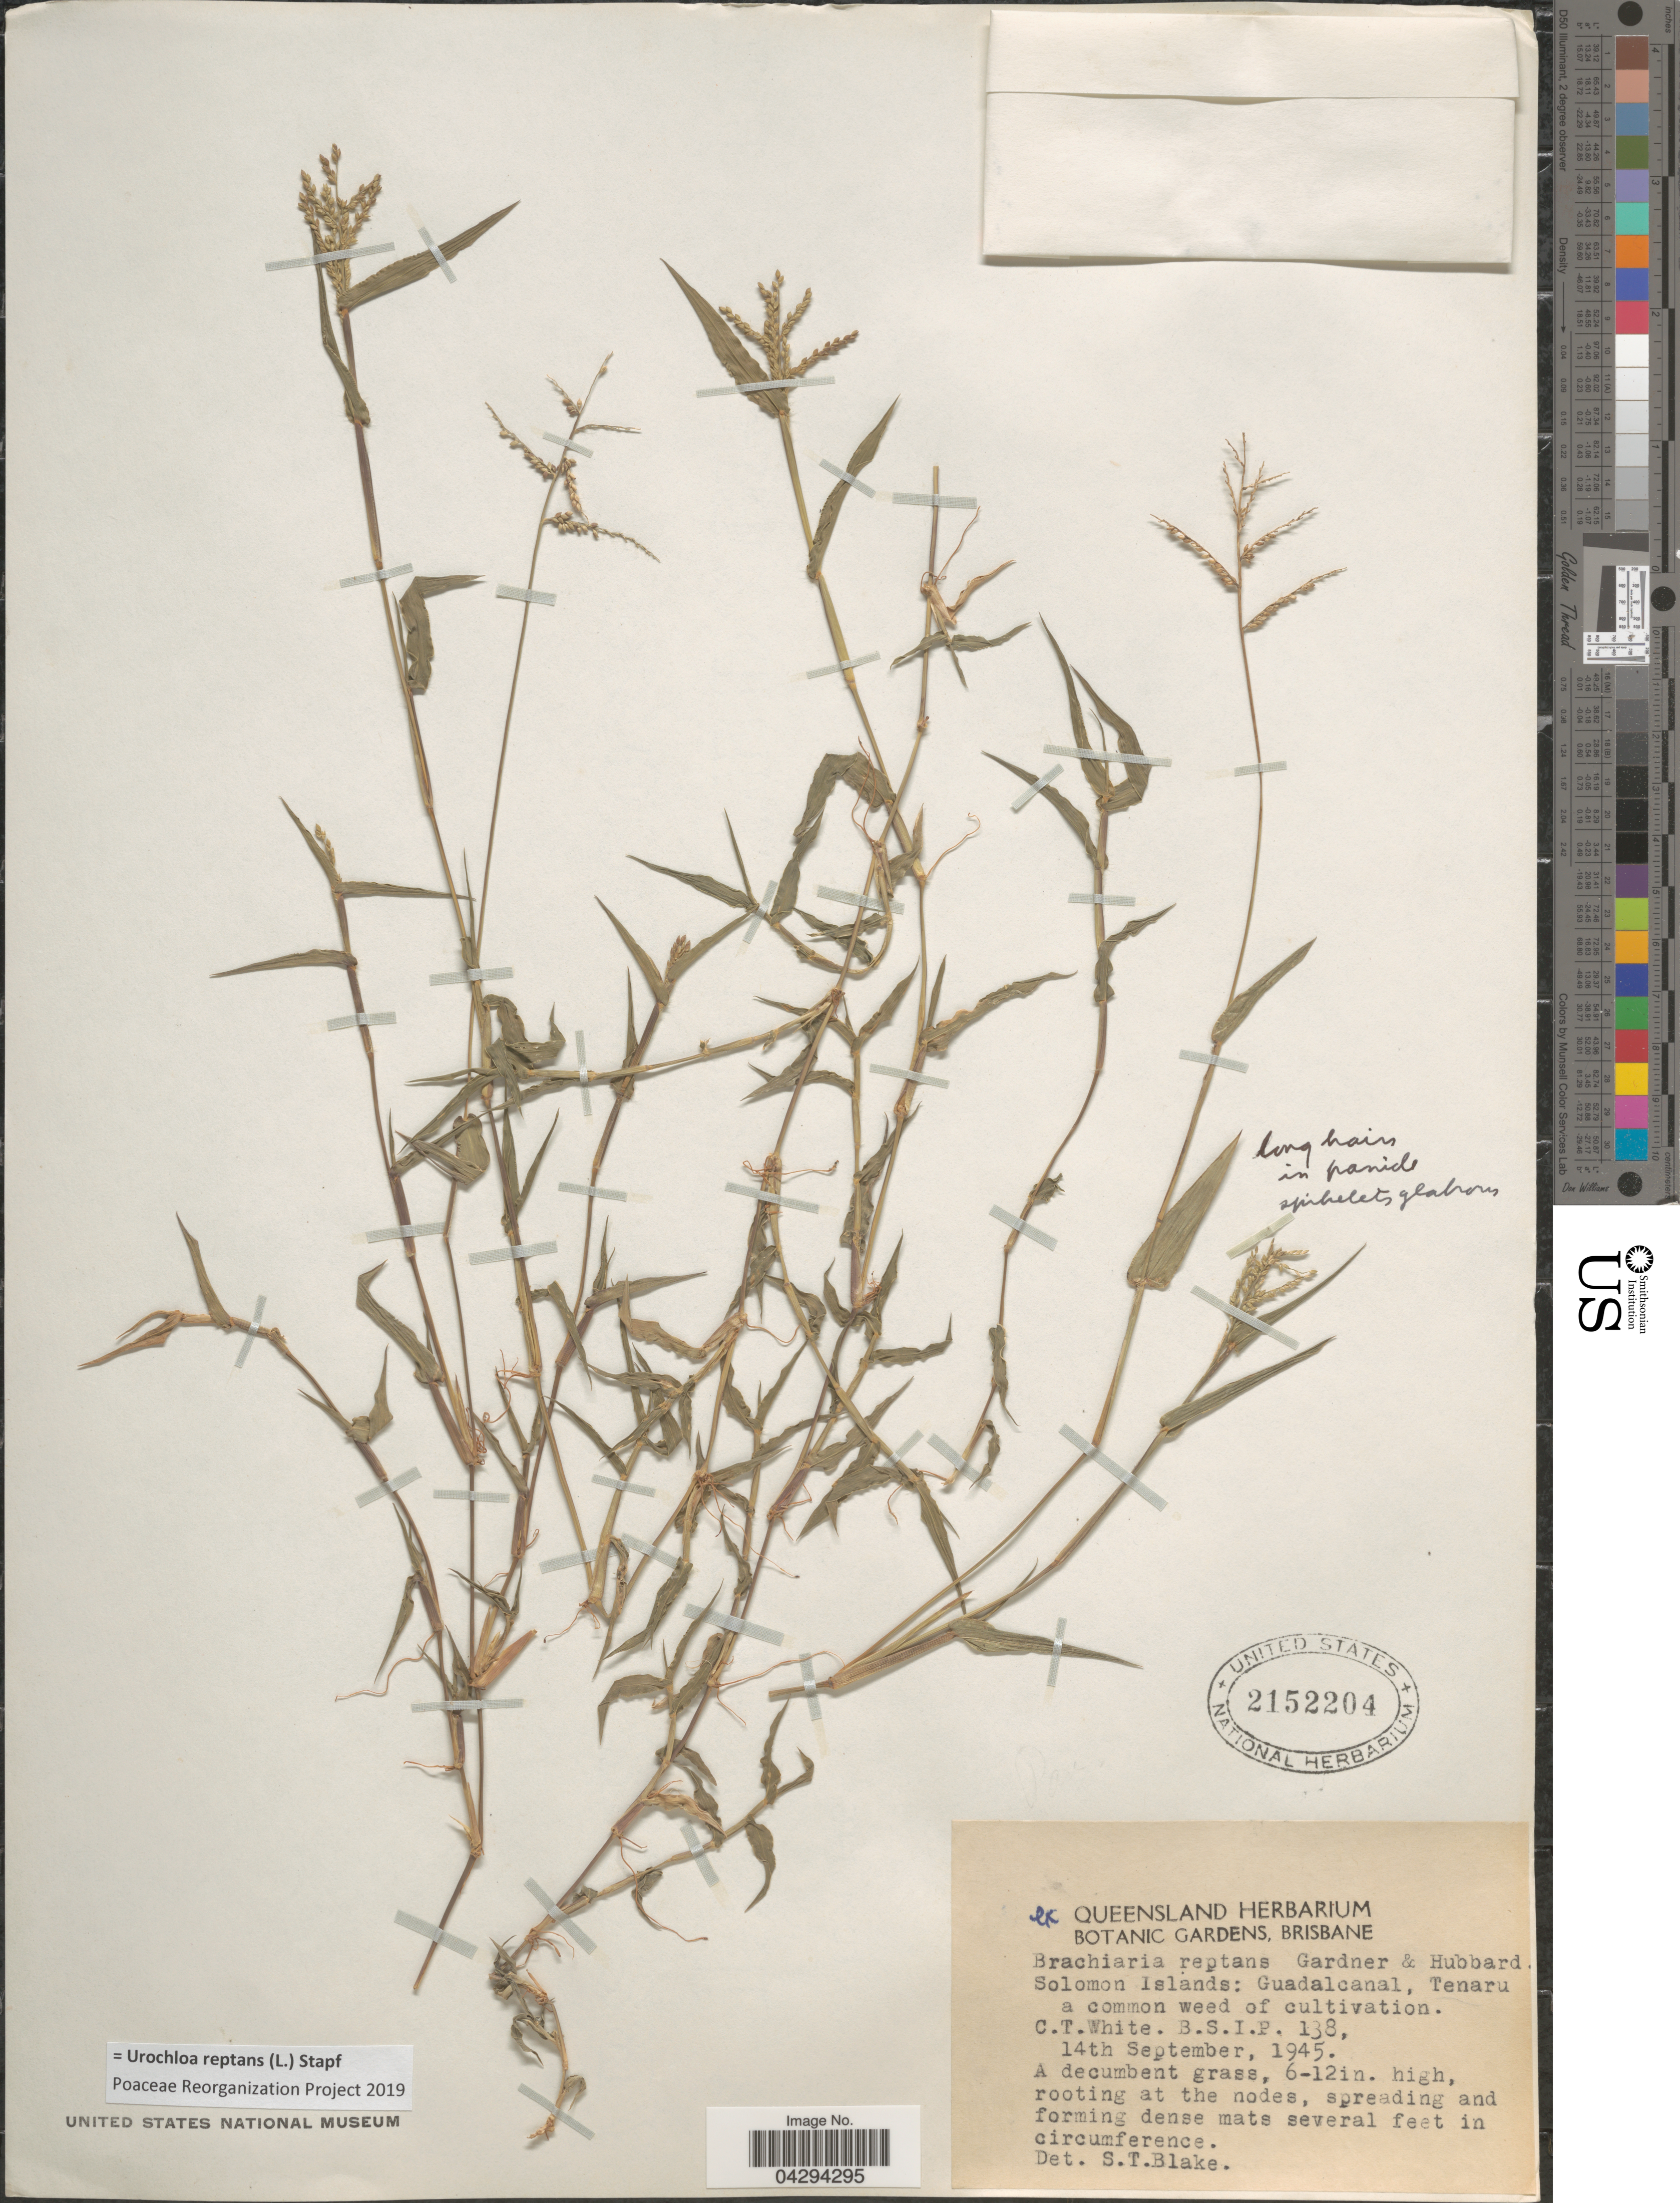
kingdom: Plantae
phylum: Tracheophyta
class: Liliopsida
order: Poales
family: Poaceae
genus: Urochloa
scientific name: Urochloa reptans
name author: (L.) Stapf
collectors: C. T. White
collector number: B.S.I.P.138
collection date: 1945-09-14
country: Solomon Islands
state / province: Solomon Islands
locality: Guadalcanal, Tenaru a common weed of cultivation.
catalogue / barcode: US 2152204